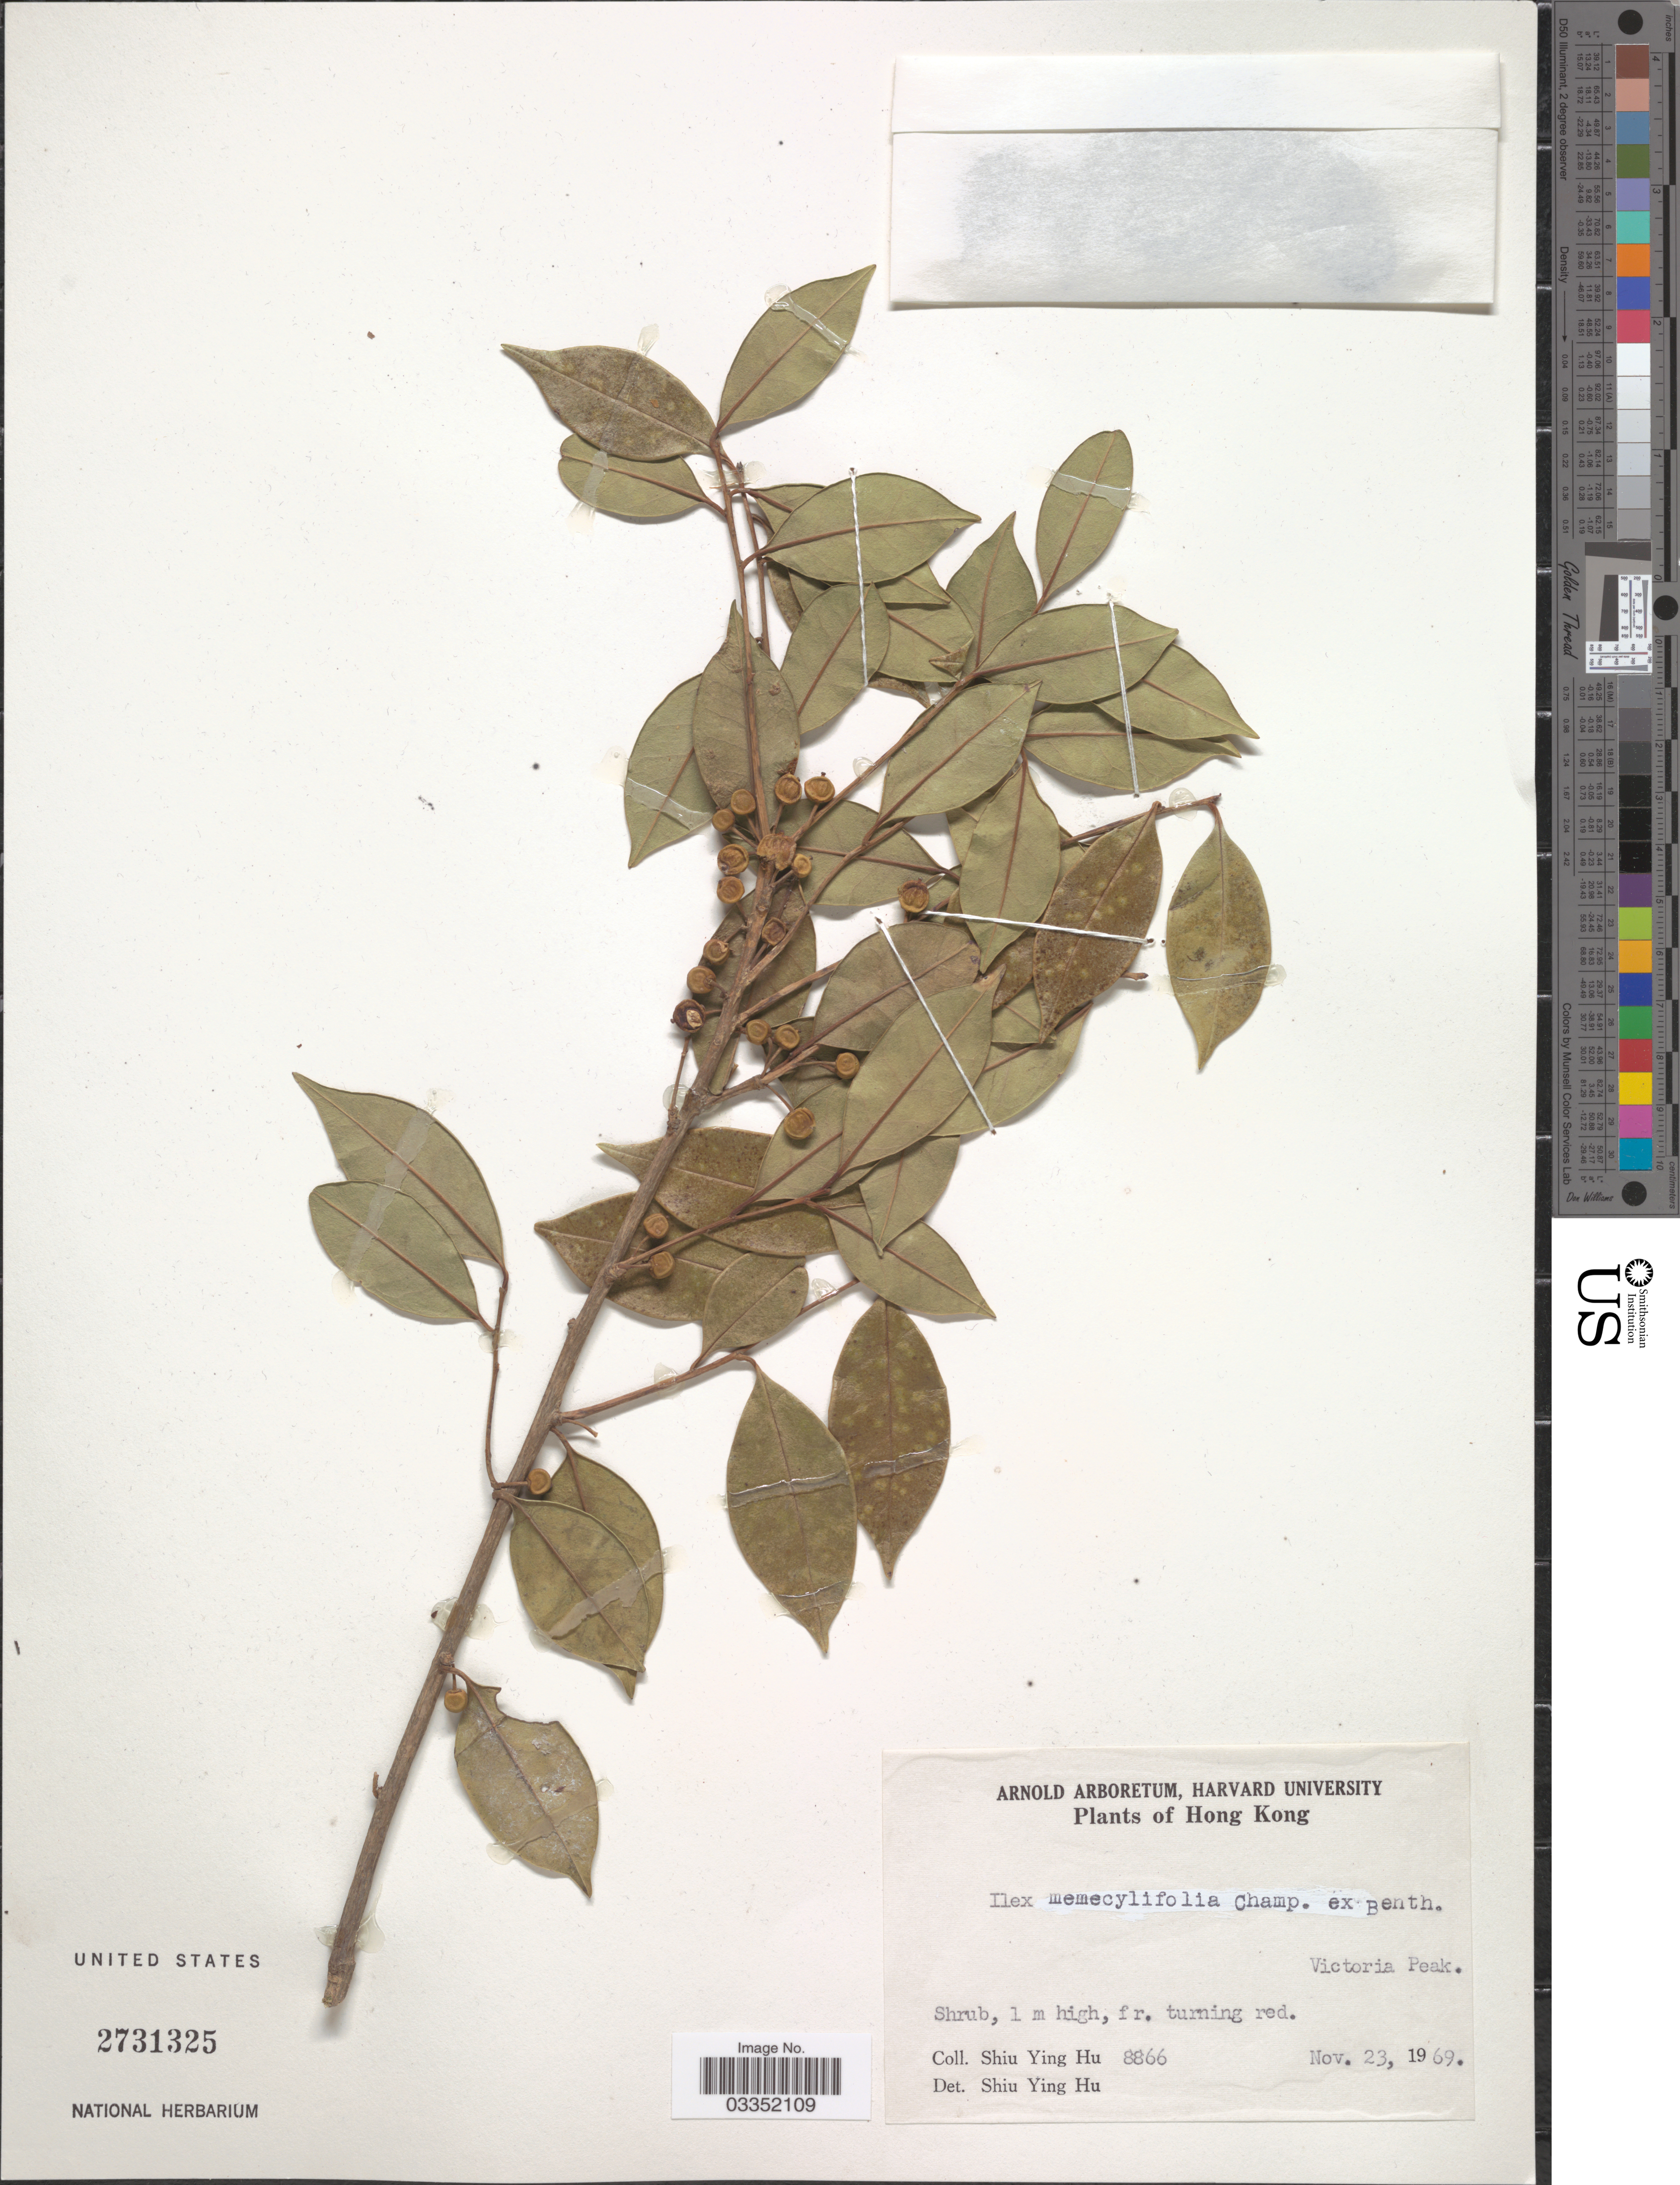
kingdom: Plantae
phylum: Tracheophyta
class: Magnoliopsida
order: Aquifoliales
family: Aquifoliaceae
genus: Ilex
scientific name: Ilex memecylifolia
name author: Champ. ex Benth.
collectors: S. Y. Hu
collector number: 8866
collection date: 1969-11-23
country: China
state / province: Hong Kong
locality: Victoria Peak.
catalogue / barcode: US 2731325